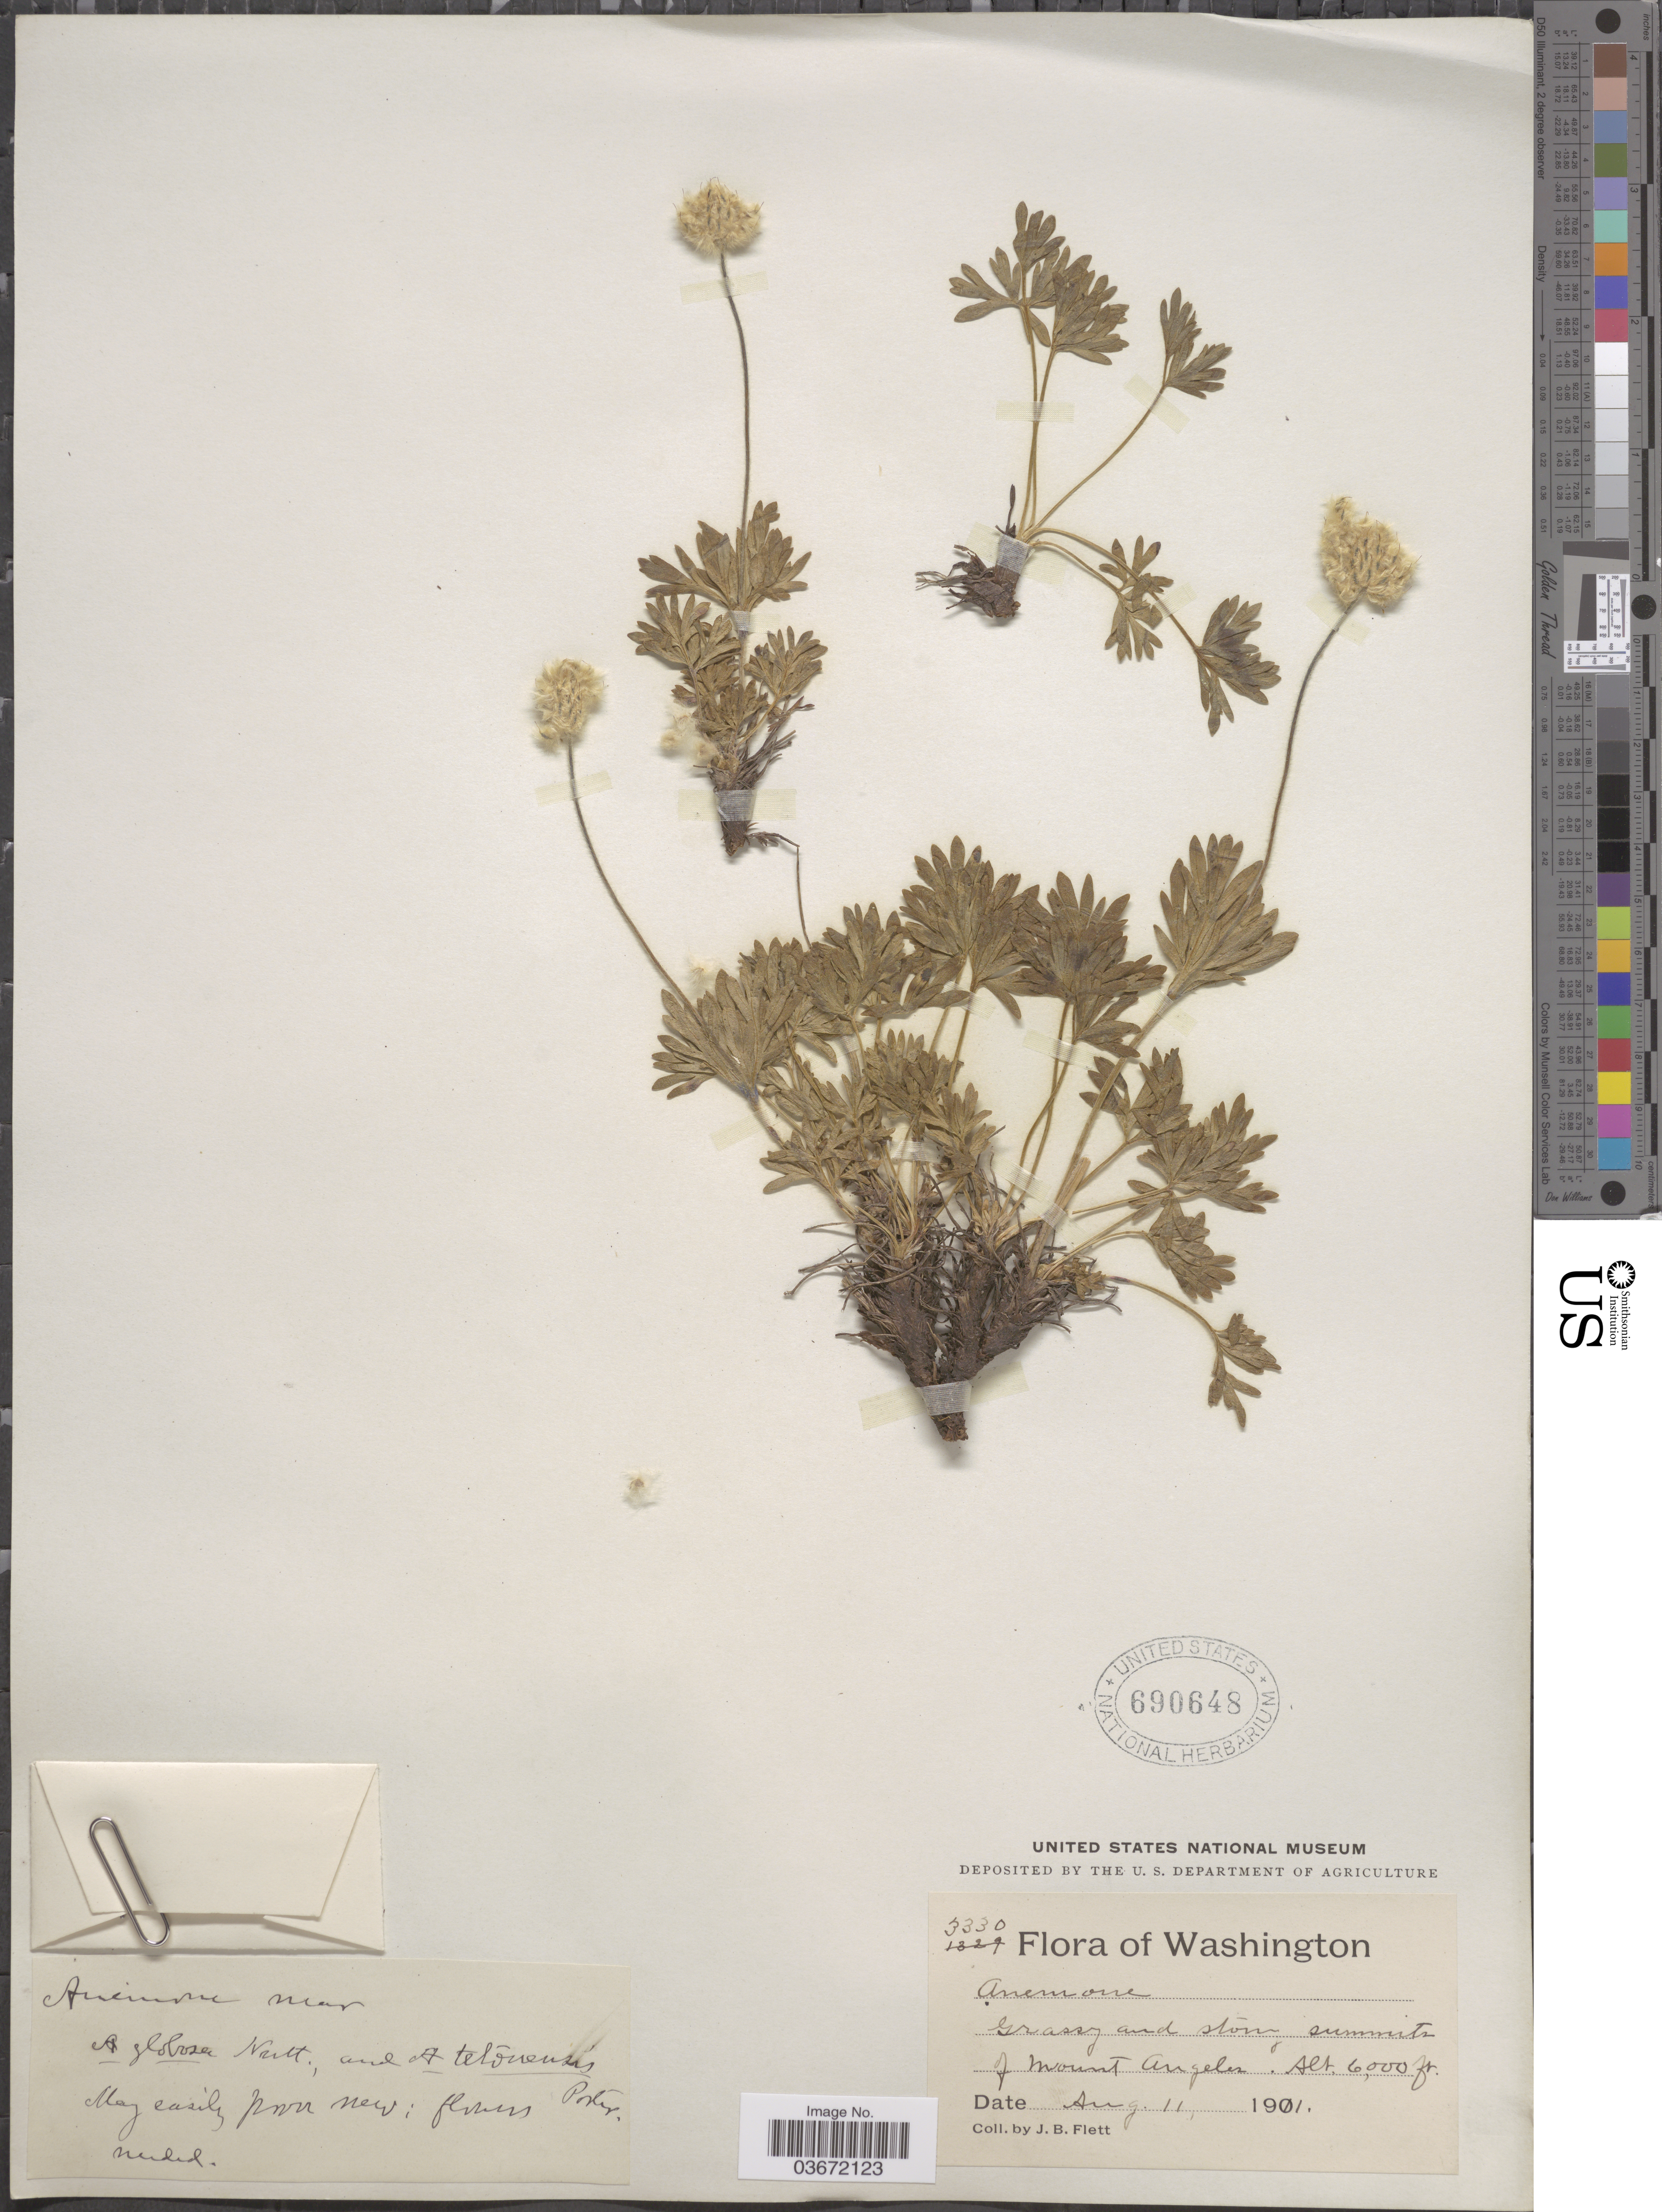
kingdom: Plantae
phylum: Tracheophyta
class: Magnoliopsida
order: Ranunculales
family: Ranunculaceae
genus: Anemone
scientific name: Anemone multifida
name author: Poir.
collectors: J. Flett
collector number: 3330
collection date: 1901-08-11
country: United States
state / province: Washington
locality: Summit of Mount Angeles.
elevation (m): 1829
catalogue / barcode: US 690648